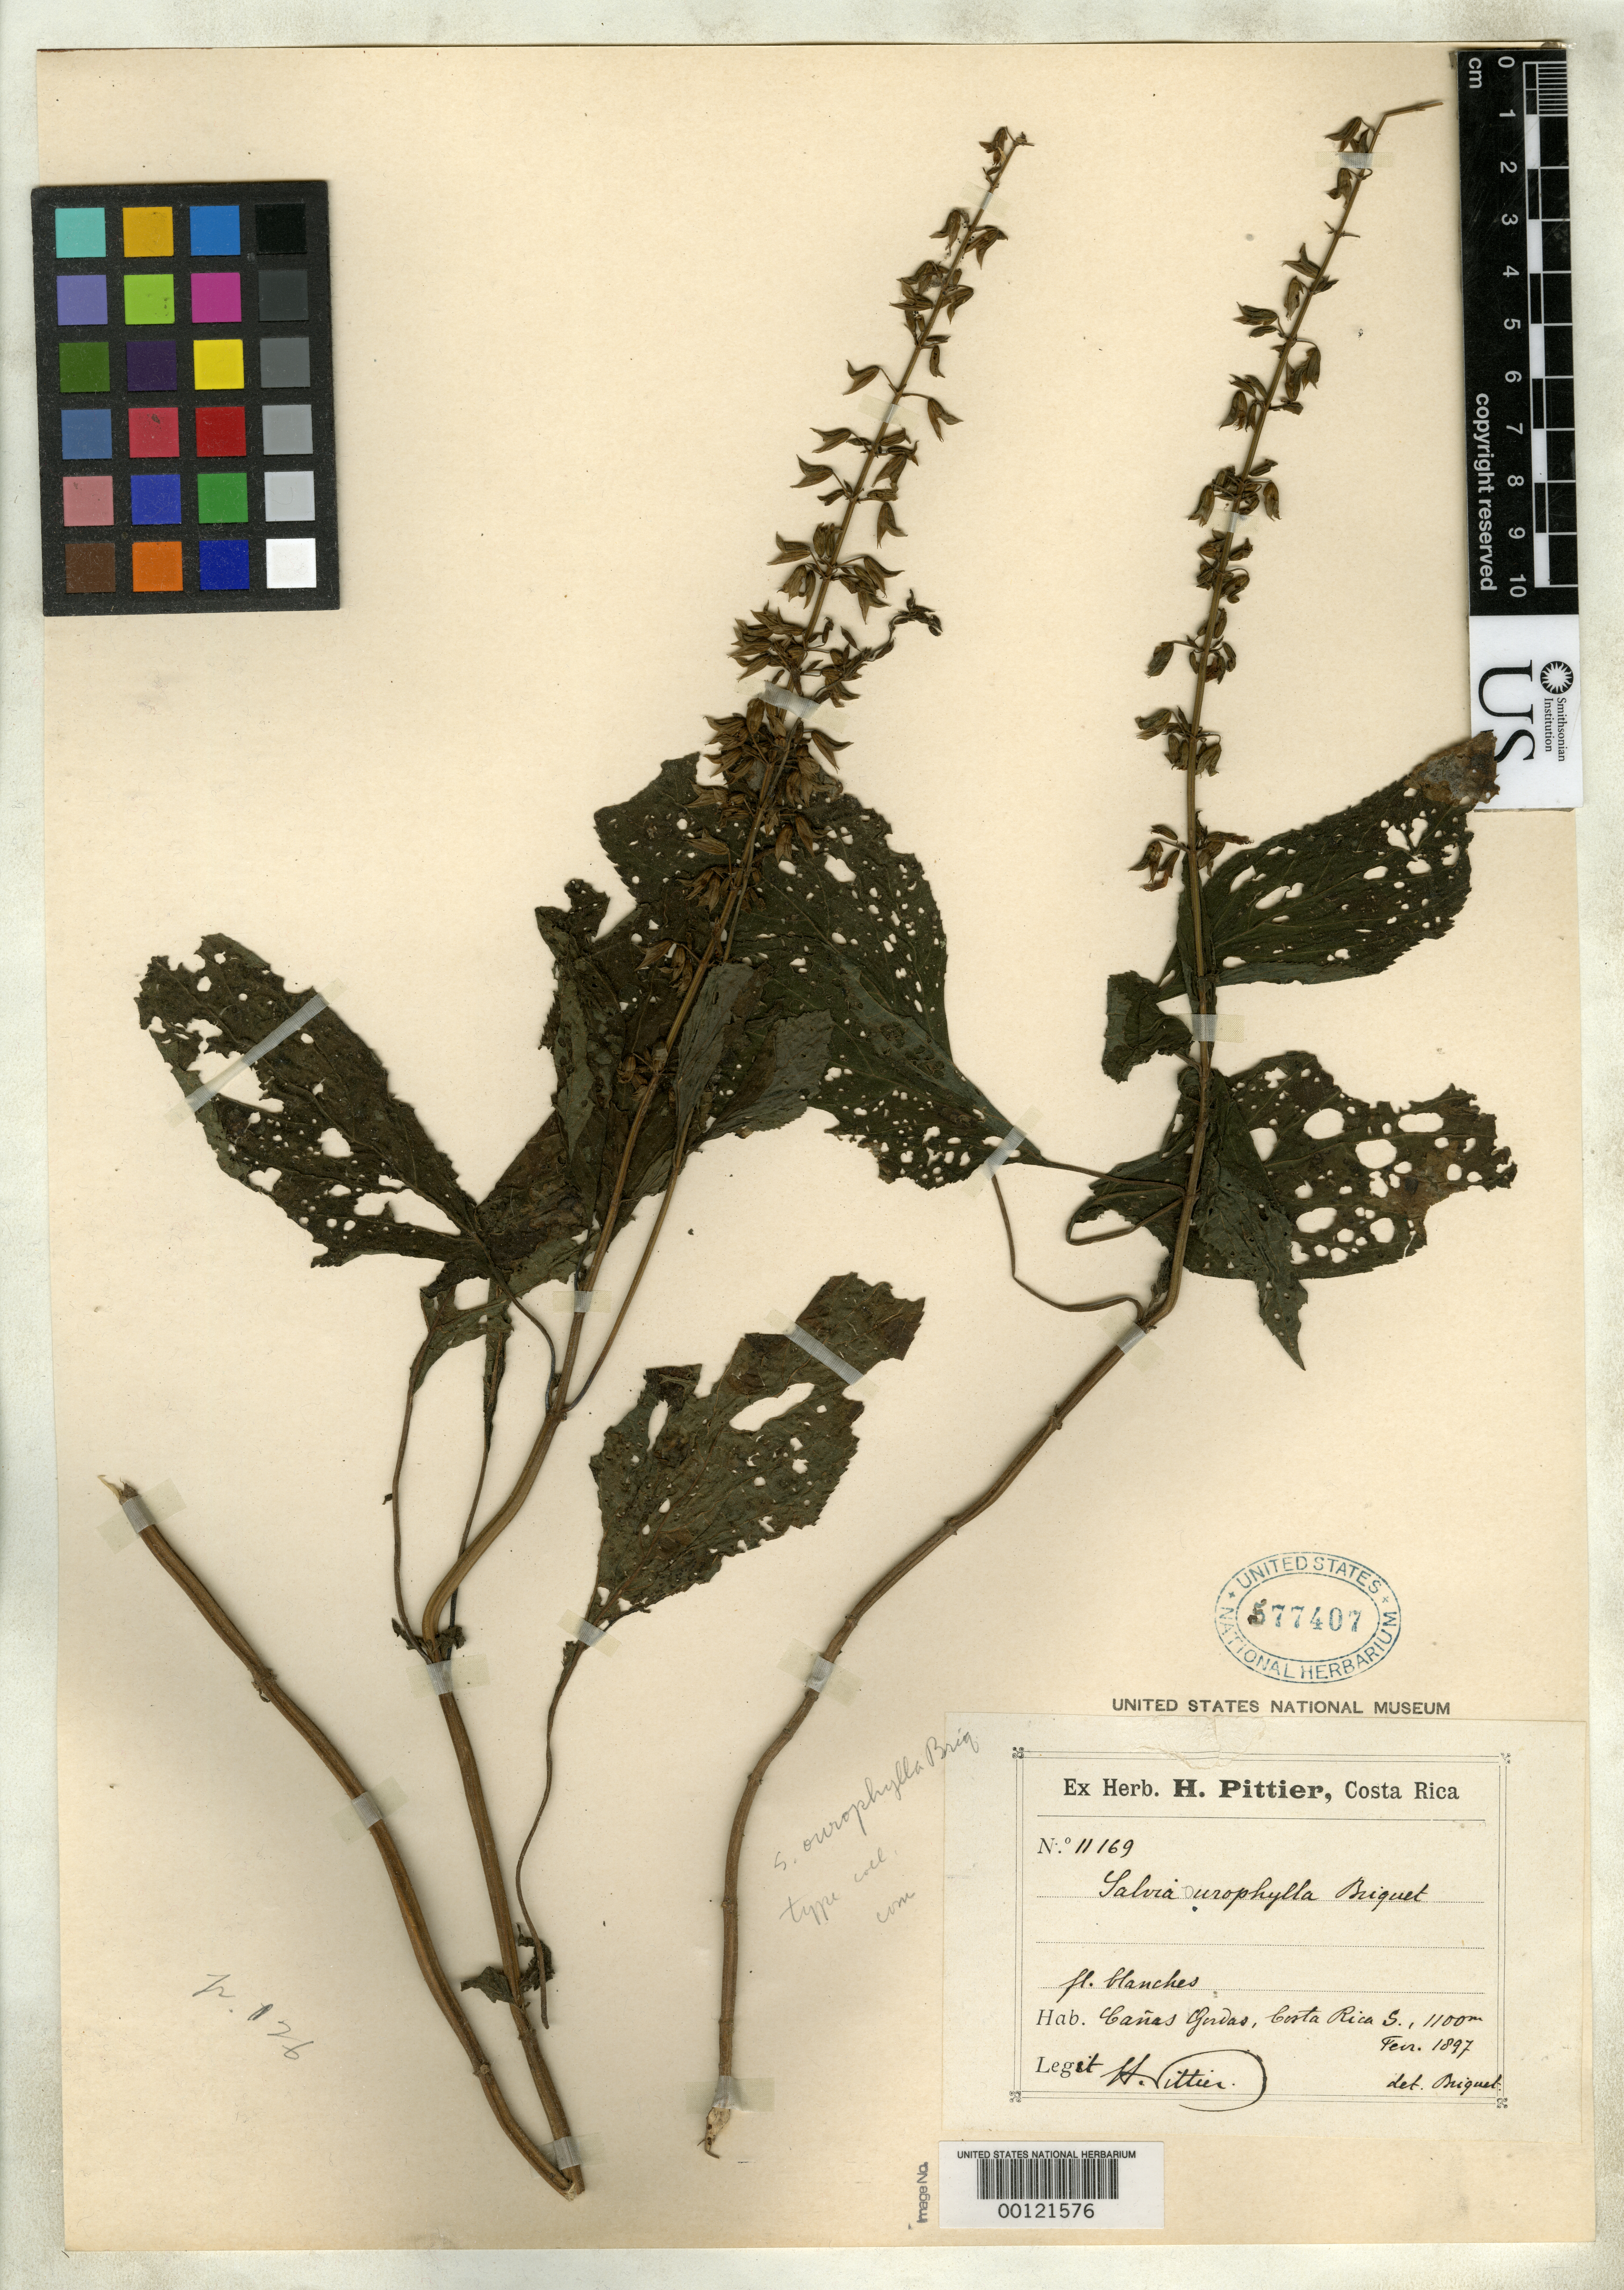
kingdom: Plantae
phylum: Tracheophyta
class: Magnoliopsida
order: Lamiales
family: Lamiaceae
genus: Salvia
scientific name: Salvia ourophylla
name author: Briq.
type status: Isotype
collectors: H. F. Pittier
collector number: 11169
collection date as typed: Feb 1897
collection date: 1897-02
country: Costa Rica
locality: Cañas Gordas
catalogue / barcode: US 577407